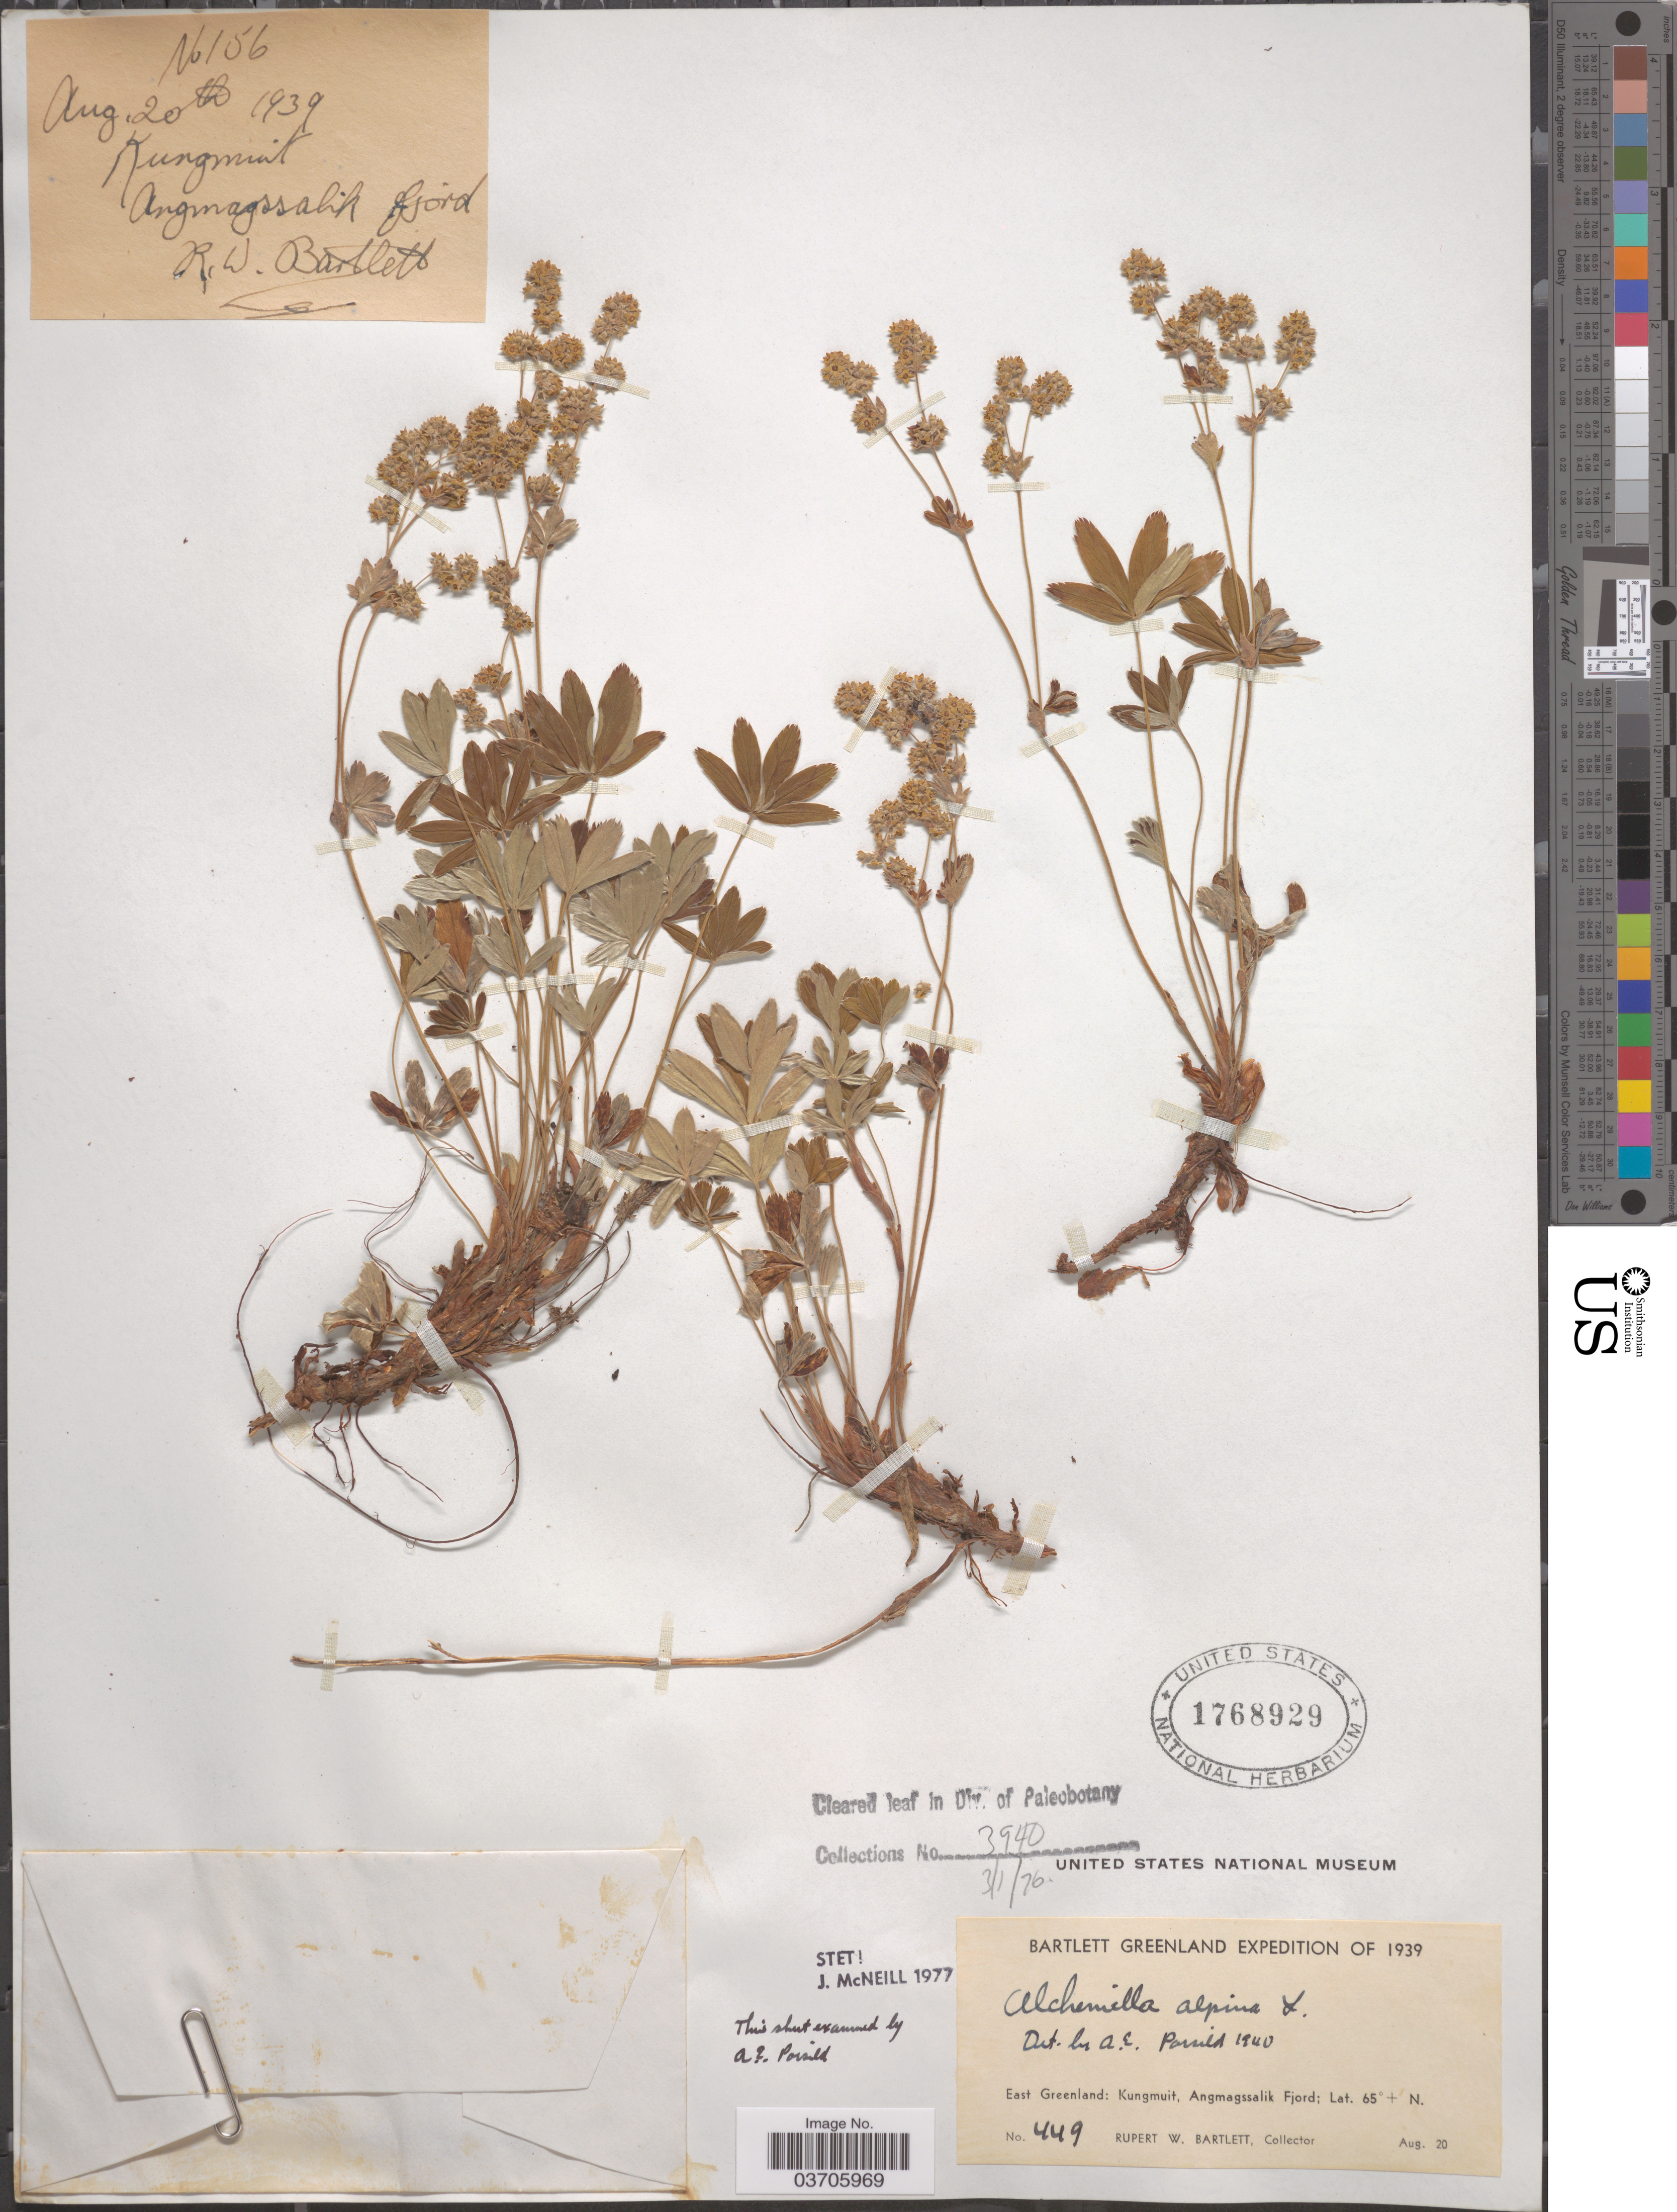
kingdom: Plantae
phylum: Tracheophyta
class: Magnoliopsida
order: Rosales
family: Rosaceae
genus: Alchemilla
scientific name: Alchemilla alpina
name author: L.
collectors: R. W. Bartlett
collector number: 449/156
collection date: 1939-08-20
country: Greenland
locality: East Greenland: Kungmuit, Angmagssalik Fjord.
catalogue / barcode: US 1768929